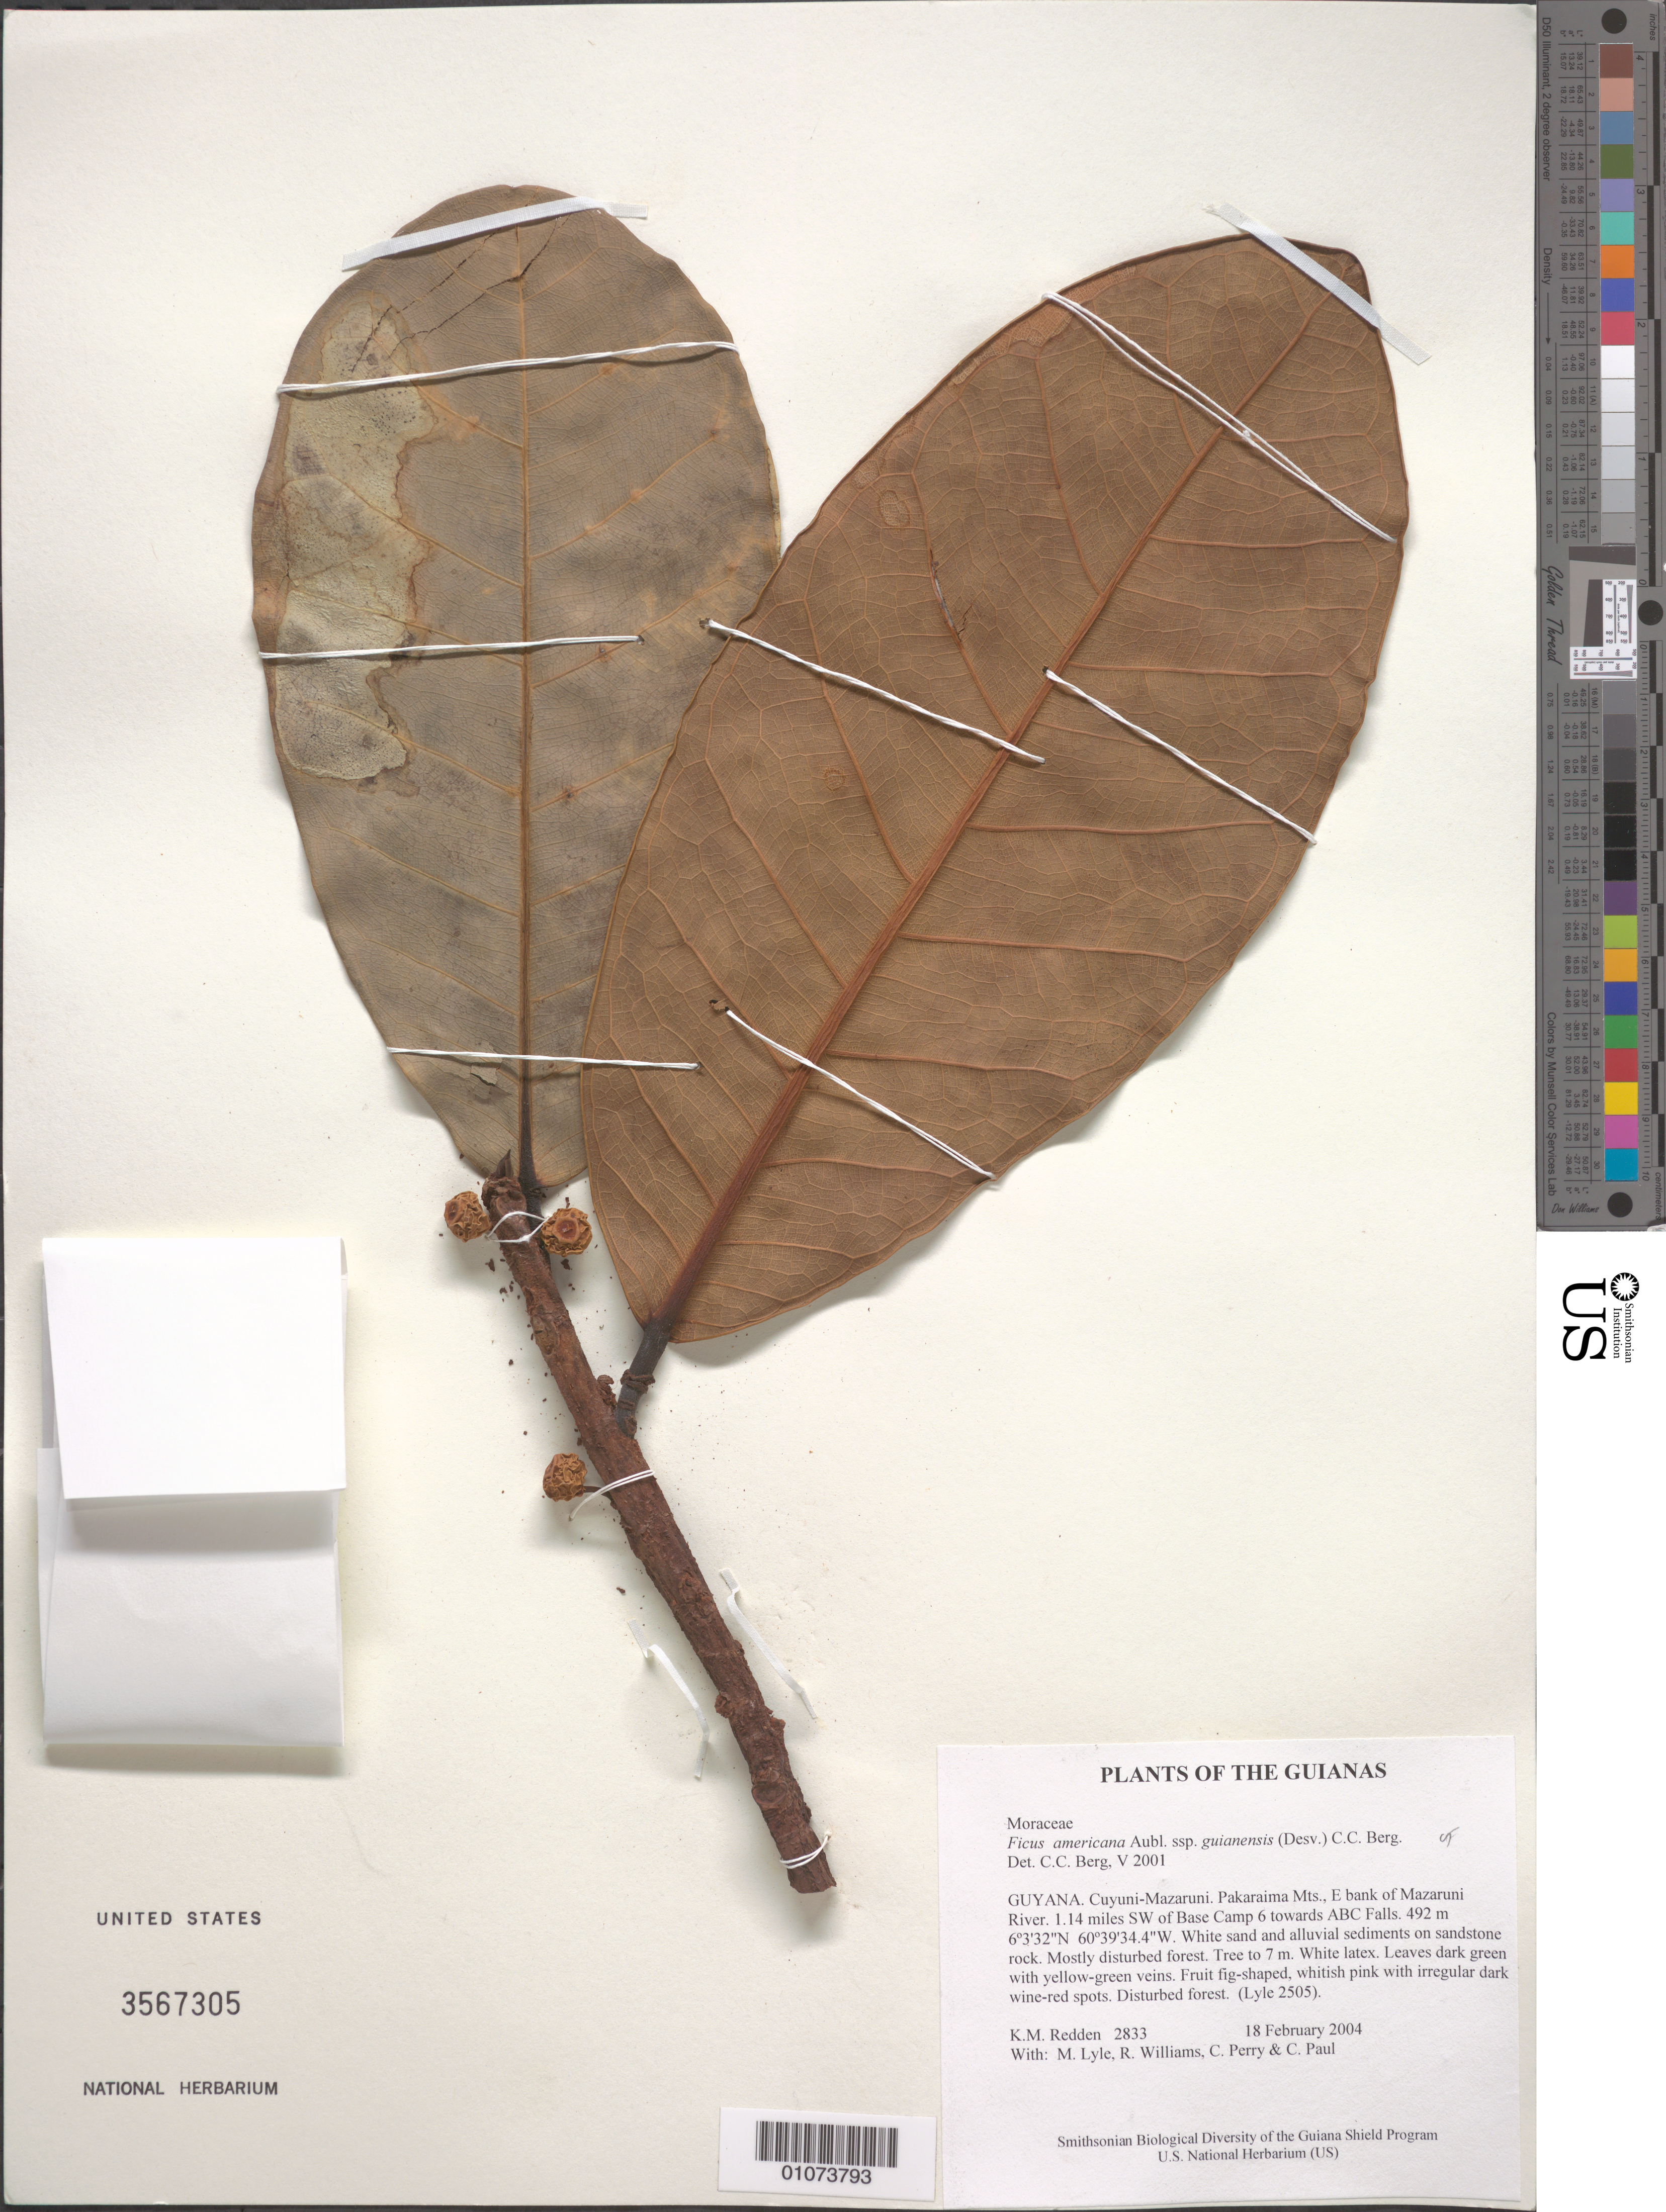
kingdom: Plantae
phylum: Tracheophyta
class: Magnoliopsida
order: Rosales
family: Moraceae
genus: Ficus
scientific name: Ficus guianensis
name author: Desv. ex Ham.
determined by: Pederneiras, Leandro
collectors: K. M. Redden, M. Lyle, R. Williams, C. Perry & C. Paul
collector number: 2833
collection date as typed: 18 February 2004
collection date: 2004-02-18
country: Guyana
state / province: Cuyuni-Mazaruni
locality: Pakaraima Mts., E bank of Mazaruni River. 1.14 miles SW of Base Camp 6 towards ABC Falls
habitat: White sand and alluvial sediments on sandstone rock. Mostly disturbed forest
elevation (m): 492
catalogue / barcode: US 3567305